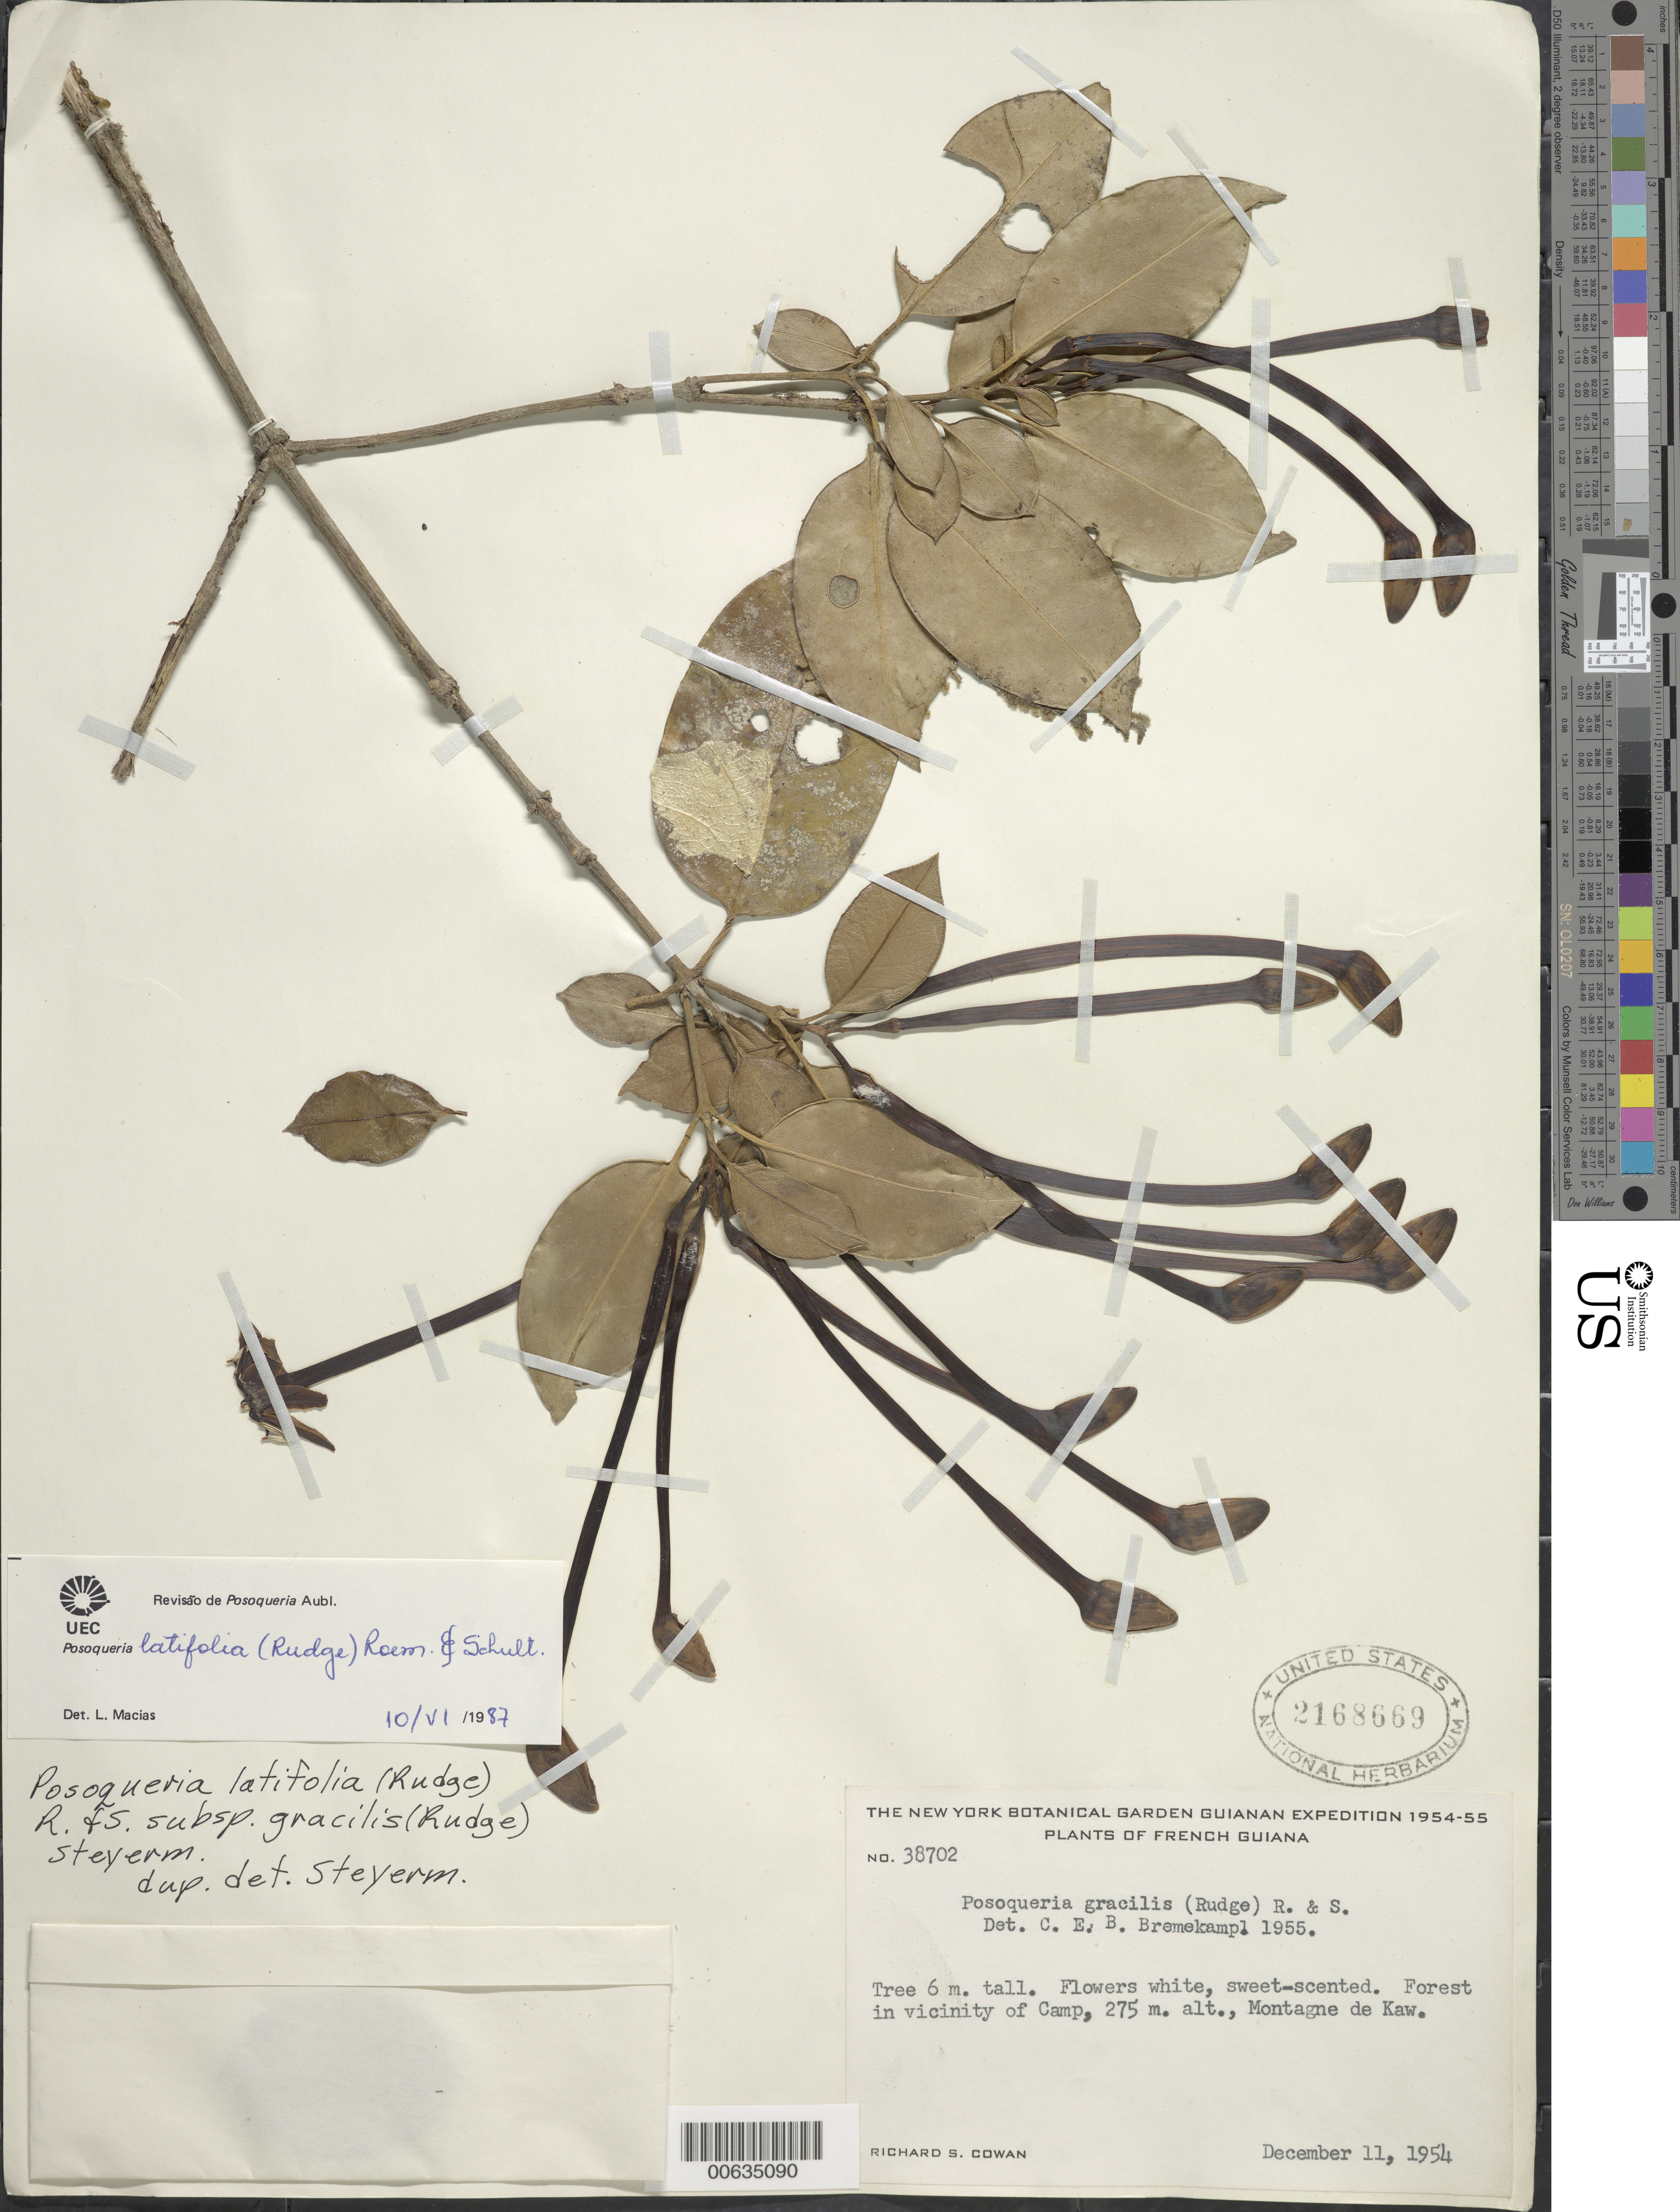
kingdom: Plantae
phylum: Tracheophyta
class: Magnoliopsida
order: Gentianales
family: Rubiaceae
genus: Posoqueria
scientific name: Posoqueria latifolia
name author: (Rudge) Roem. & Schult.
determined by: Macias, L.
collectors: R. S. Cowan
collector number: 38702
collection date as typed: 11-Dec-54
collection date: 1954-12-11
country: French Guiana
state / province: Cayenne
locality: Montagne de Kaw, in vic of camp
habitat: Forest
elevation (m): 275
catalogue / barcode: US 2168669